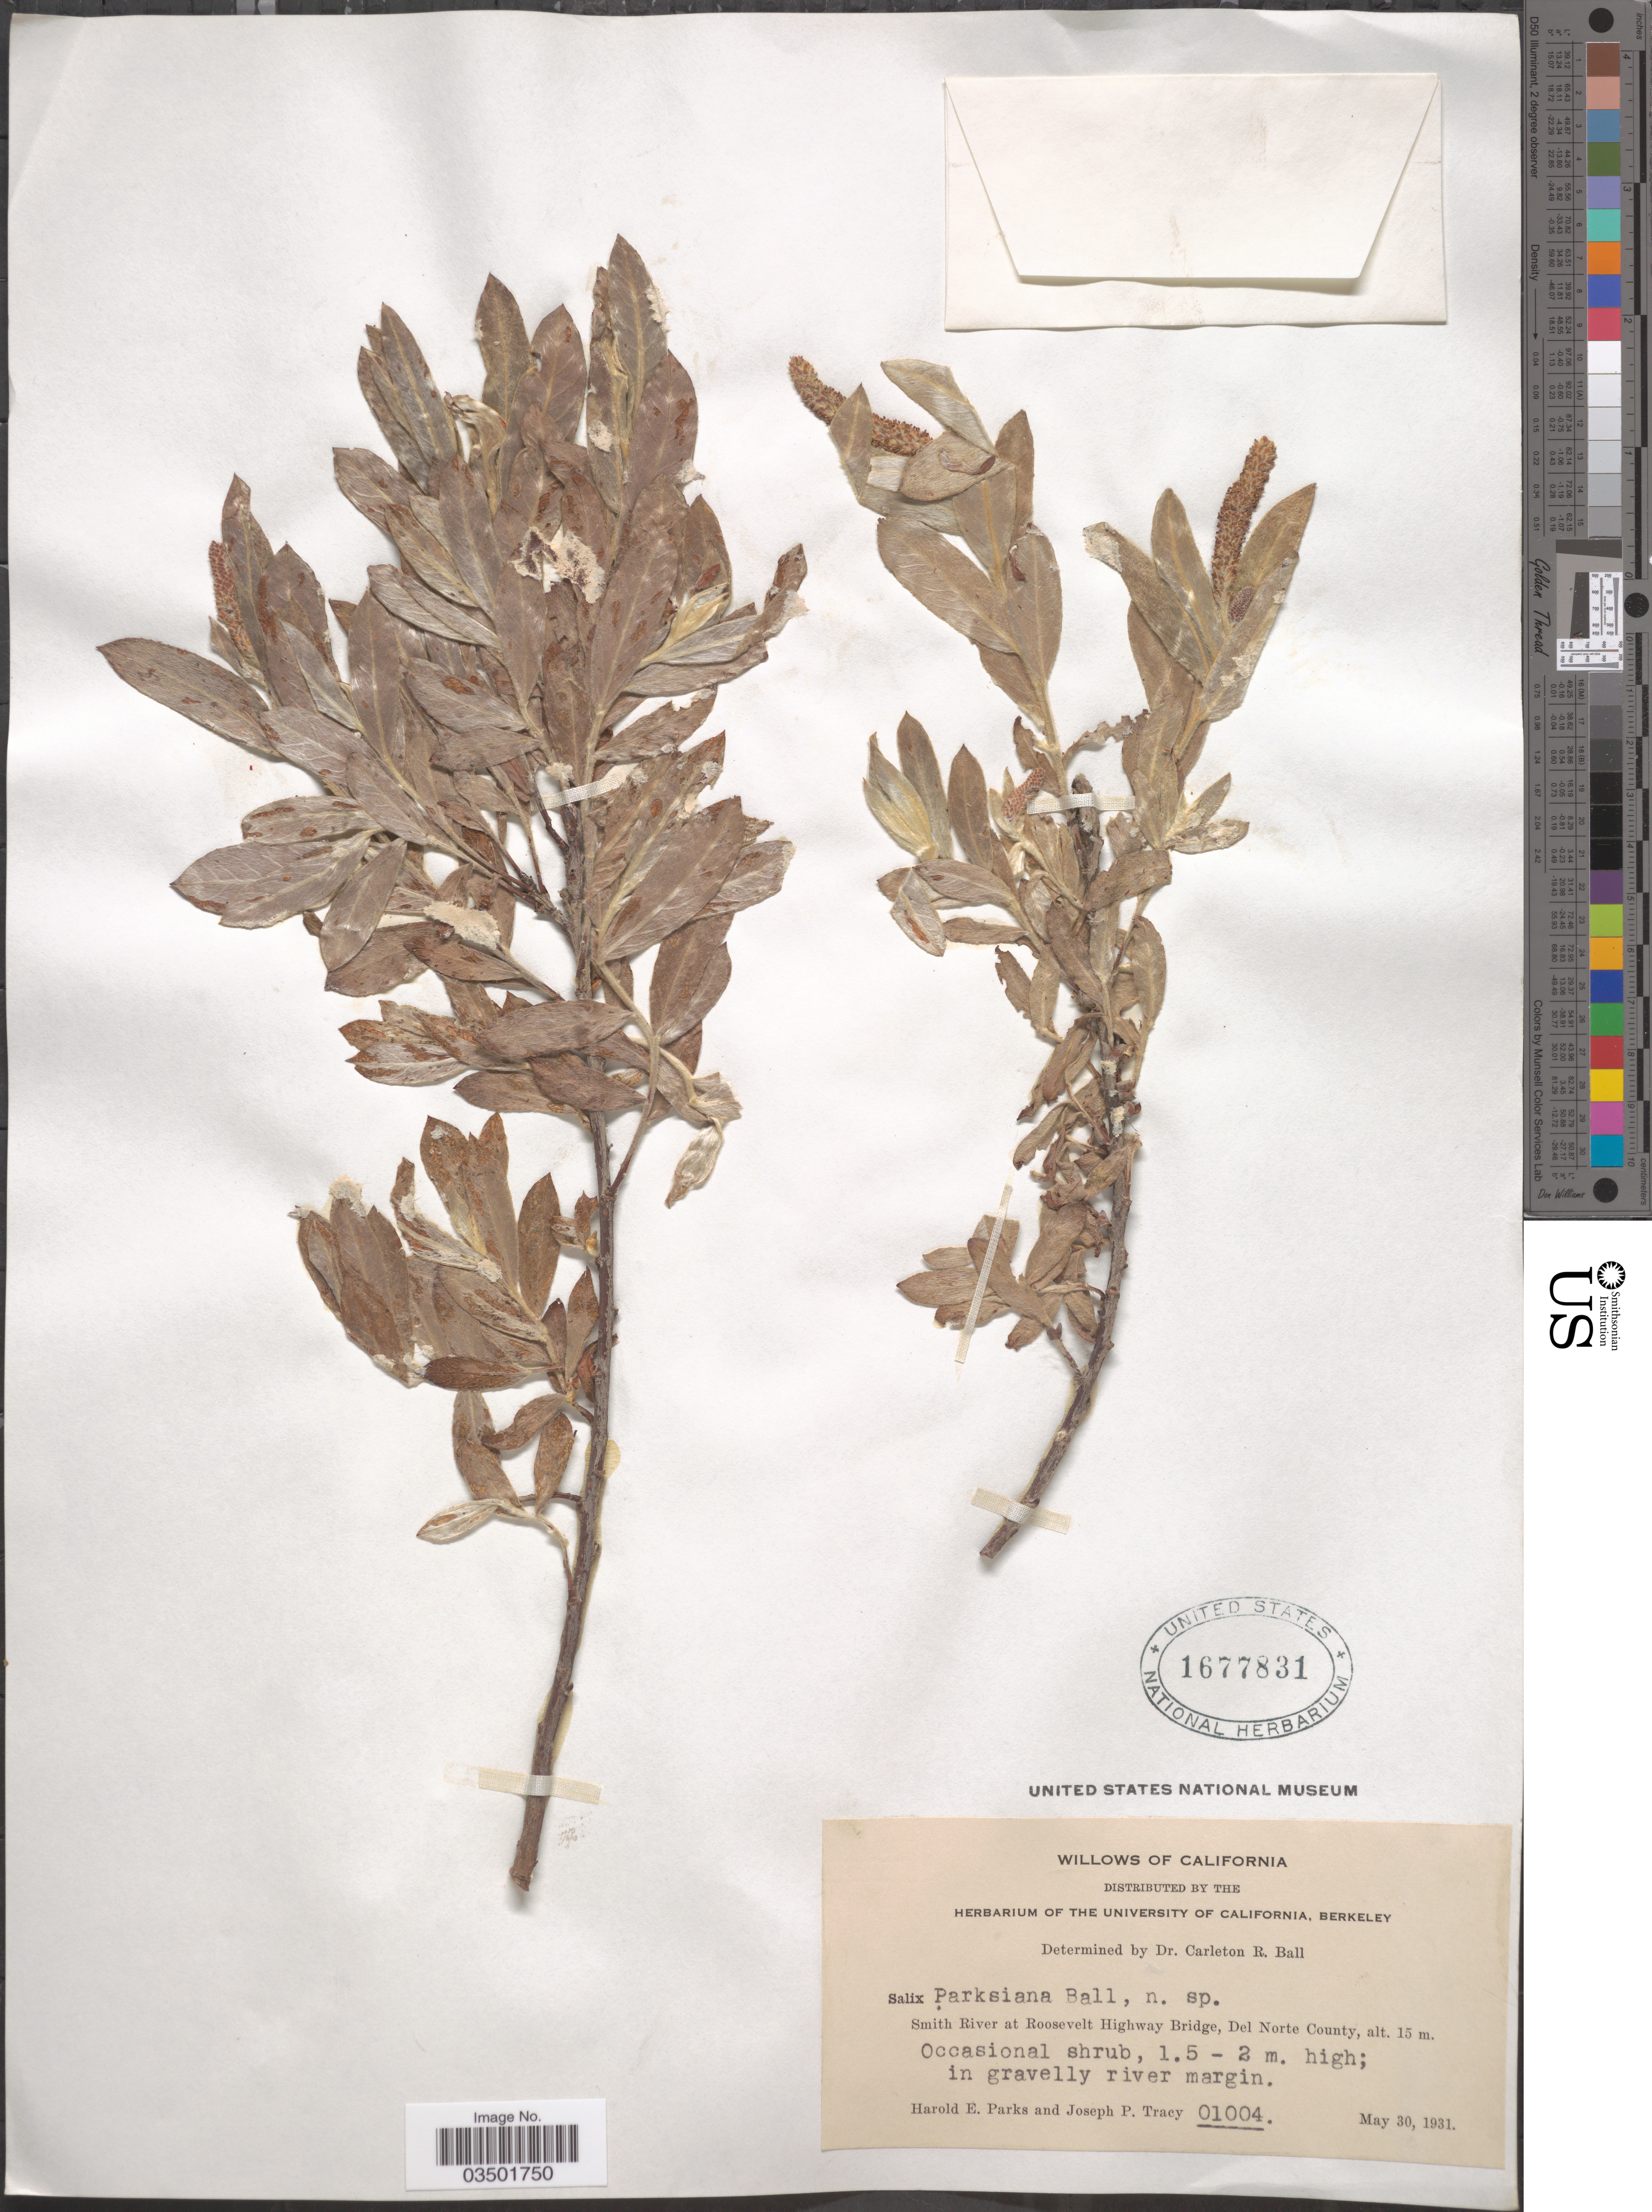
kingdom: Plantae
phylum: Tracheophyta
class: Magnoliopsida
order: Malpighiales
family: Salicaceae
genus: Salix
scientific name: Salix parksiana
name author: C.R. Ball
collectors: H. E. Parks & J. Tracy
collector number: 01004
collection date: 1931-05-30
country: United States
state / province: California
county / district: Del Norte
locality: Smith River at Roosevelt Highway Bridge, Del Norte County.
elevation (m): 15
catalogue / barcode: US 1677831